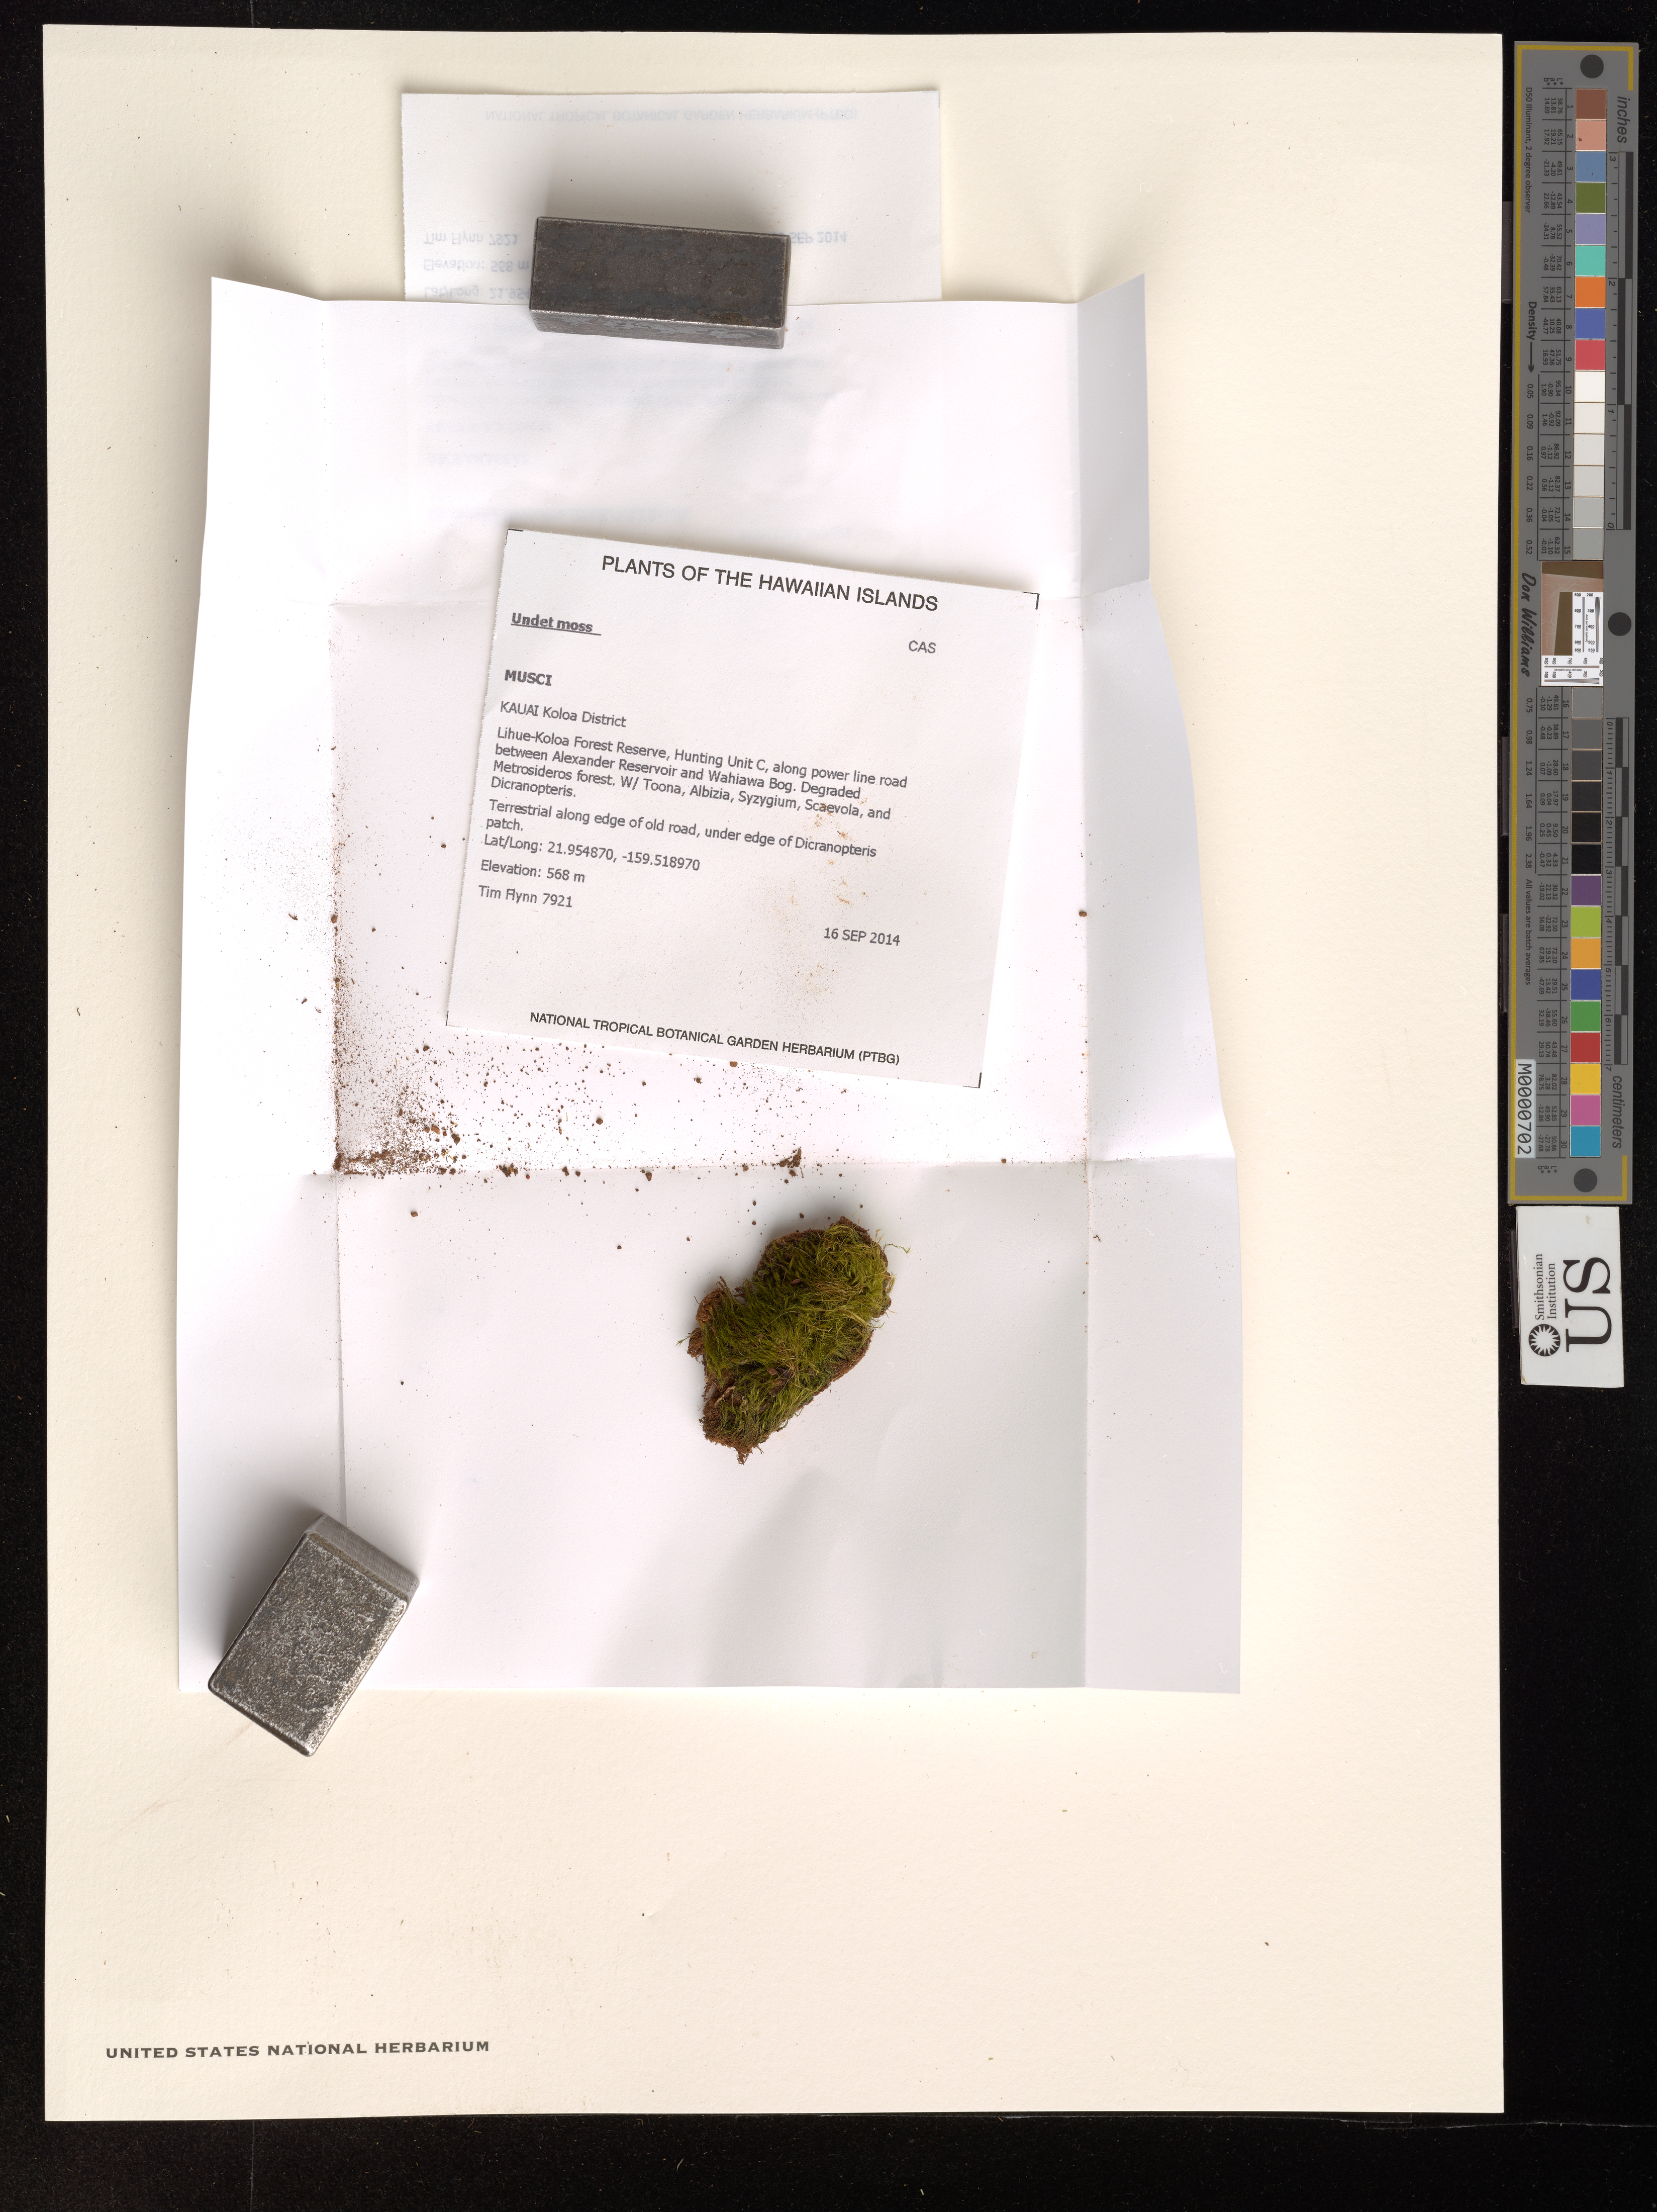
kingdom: Plantae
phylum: Bryophyta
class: Bryopsida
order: Dicranales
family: Dicranellaceae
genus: Dicranella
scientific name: Dicranella hawaiica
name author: (Müll. Hal.) Broth.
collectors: T. Flynn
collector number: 7921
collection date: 2014-09-16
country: United States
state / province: Hawaii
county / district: Kauai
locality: The Hawaiian Islands. Kauai Koloa District. Lihue-Koloa Forest Reserve, Hunting Unit C, along power line road between Alexander Reservoir and Wahiawa Bog.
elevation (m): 568